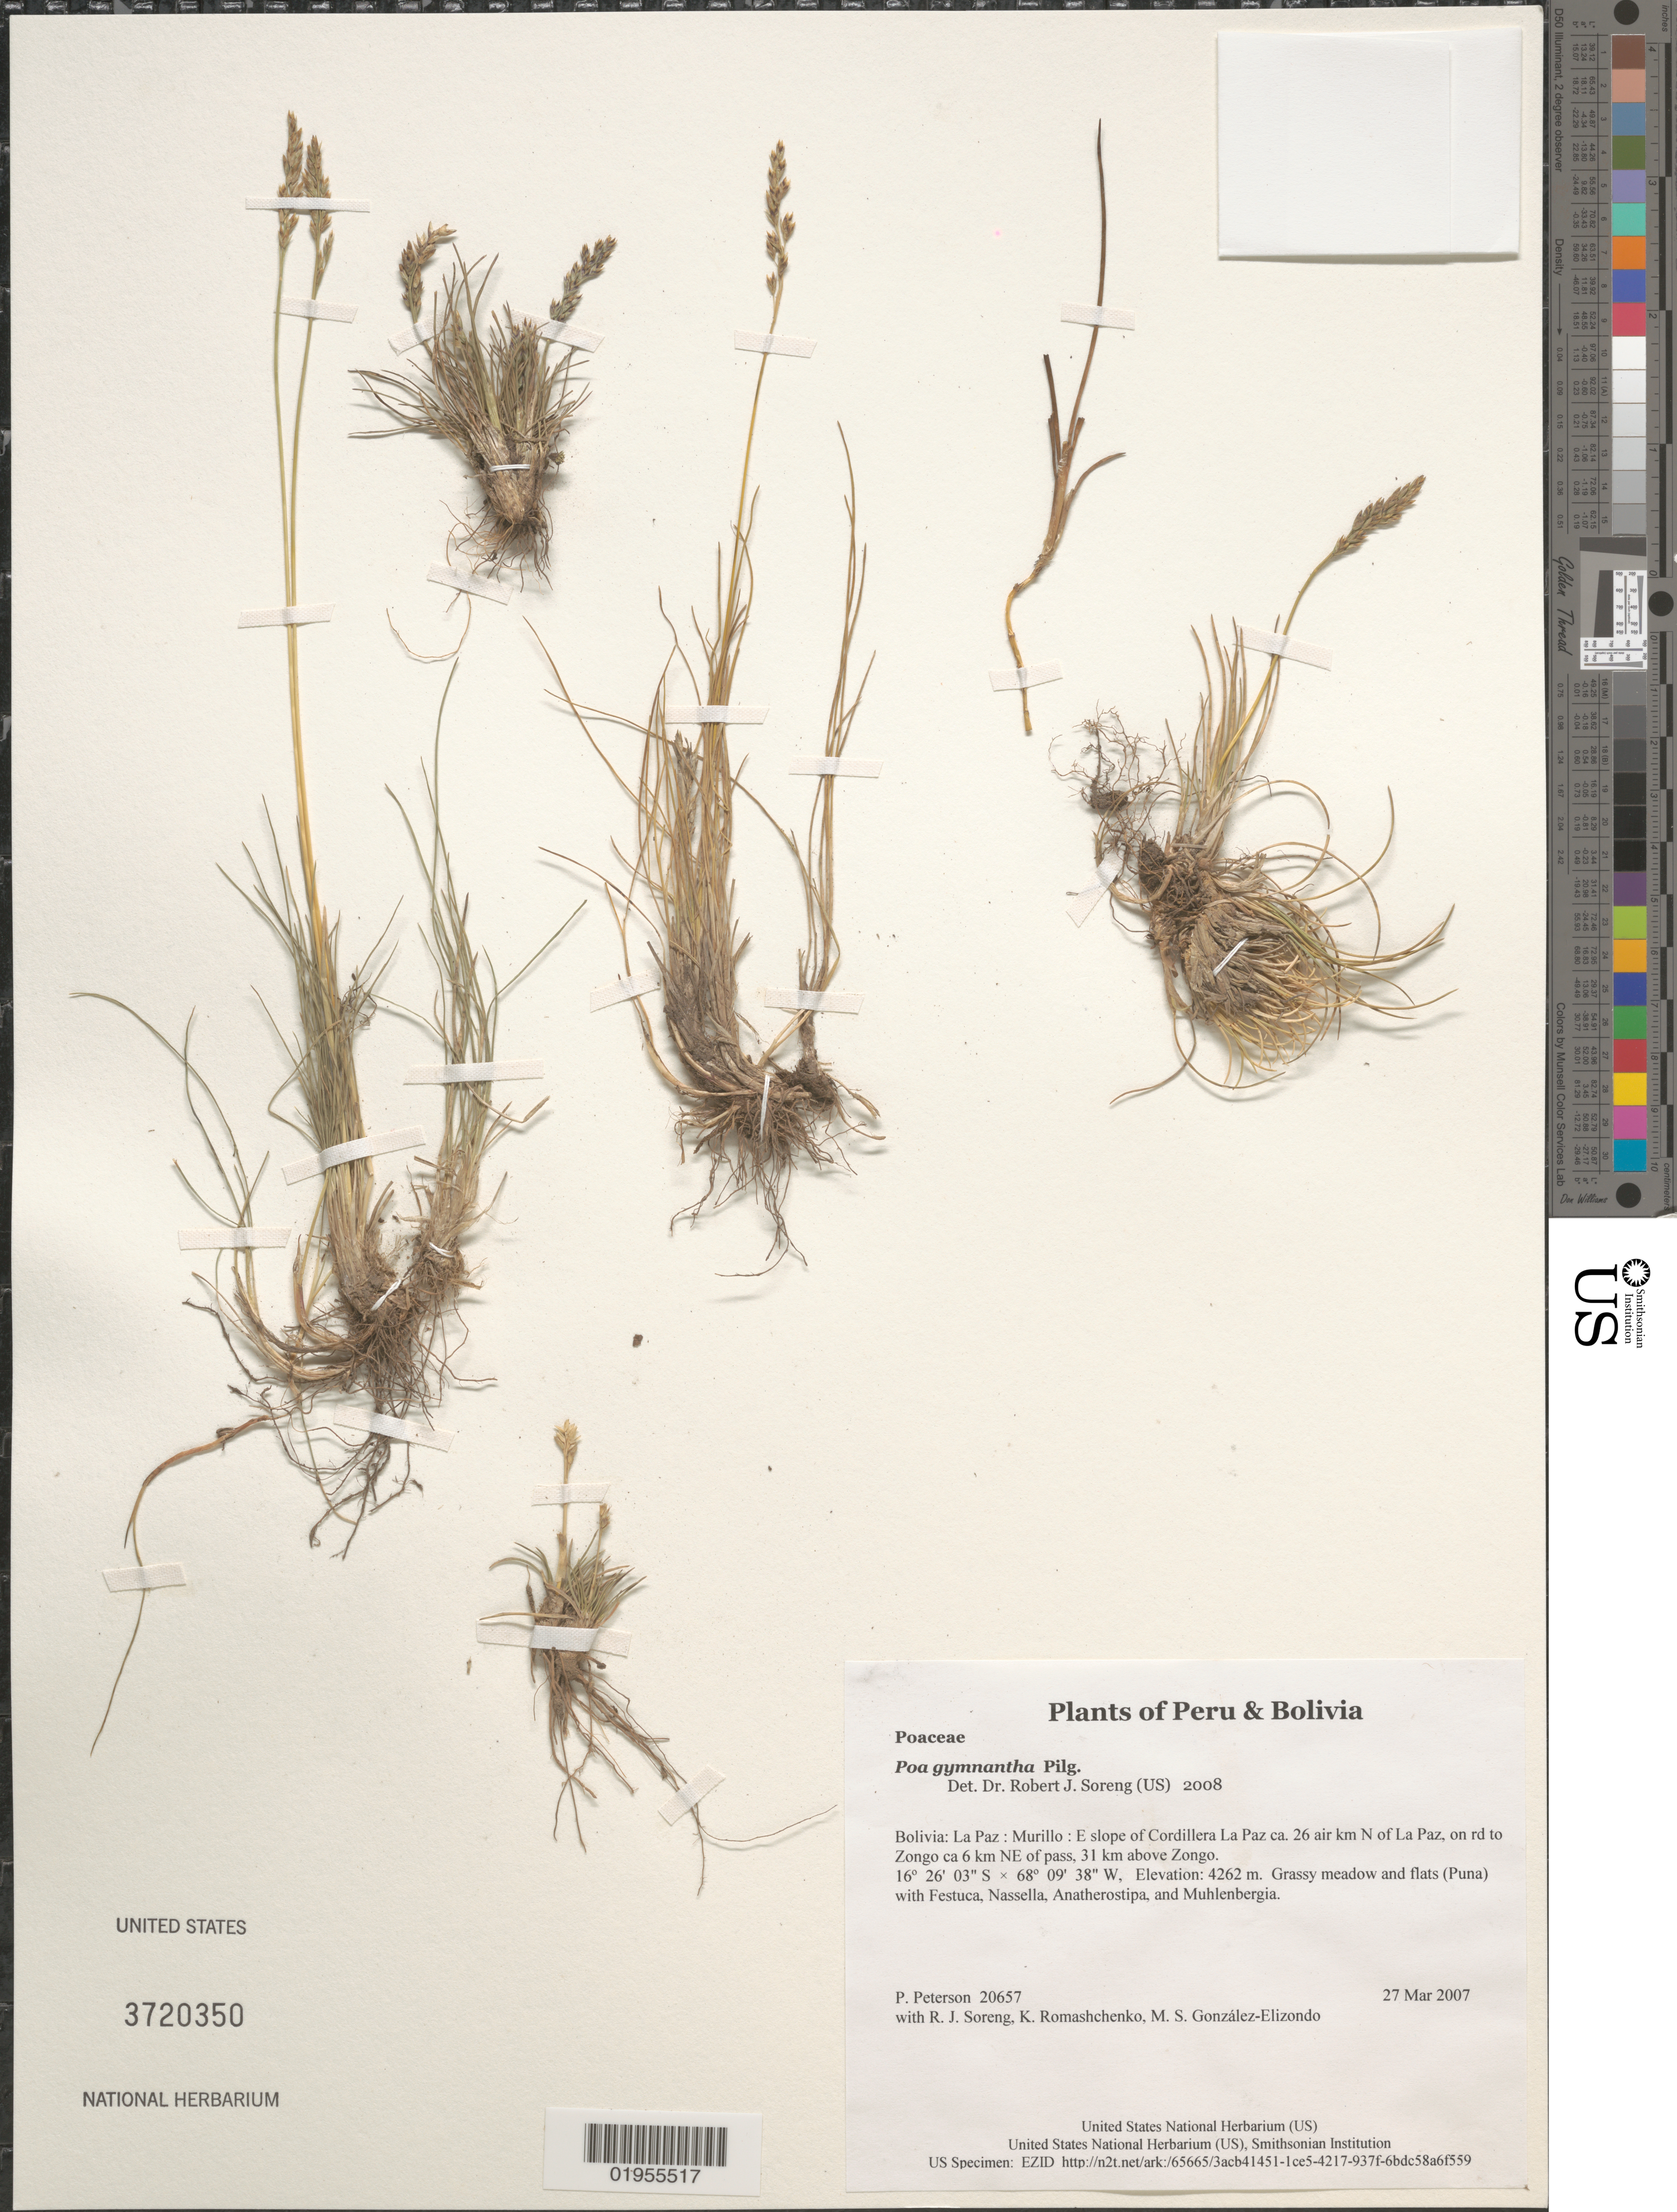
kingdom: Plantae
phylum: Tracheophyta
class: Liliopsida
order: Poales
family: Poaceae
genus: Poa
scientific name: Poa gymnantha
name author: Pilg.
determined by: Soreng, Robert J., Research Associate (BOT), Smithsonian Institution - National Museum of Natural History (UNITED STATES)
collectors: P. M. Peterson, R. J. Soreng, K. Romashchenko & M. S. González-Elizondo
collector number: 20657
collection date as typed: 27 Mar 2007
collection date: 2007-03-27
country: Bolivia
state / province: La Paz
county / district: Murillo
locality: E slope of Cordillera La Paz ca. 26 air km N of La Paz, on rd to Zongo ca 6 km NE of pass, 31 km above Zongo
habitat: Grassy meadow and flats (Puna) with Festuca, Nassella, Anatherostipa, and Muhlenbergia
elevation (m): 4262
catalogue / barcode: US 3720350